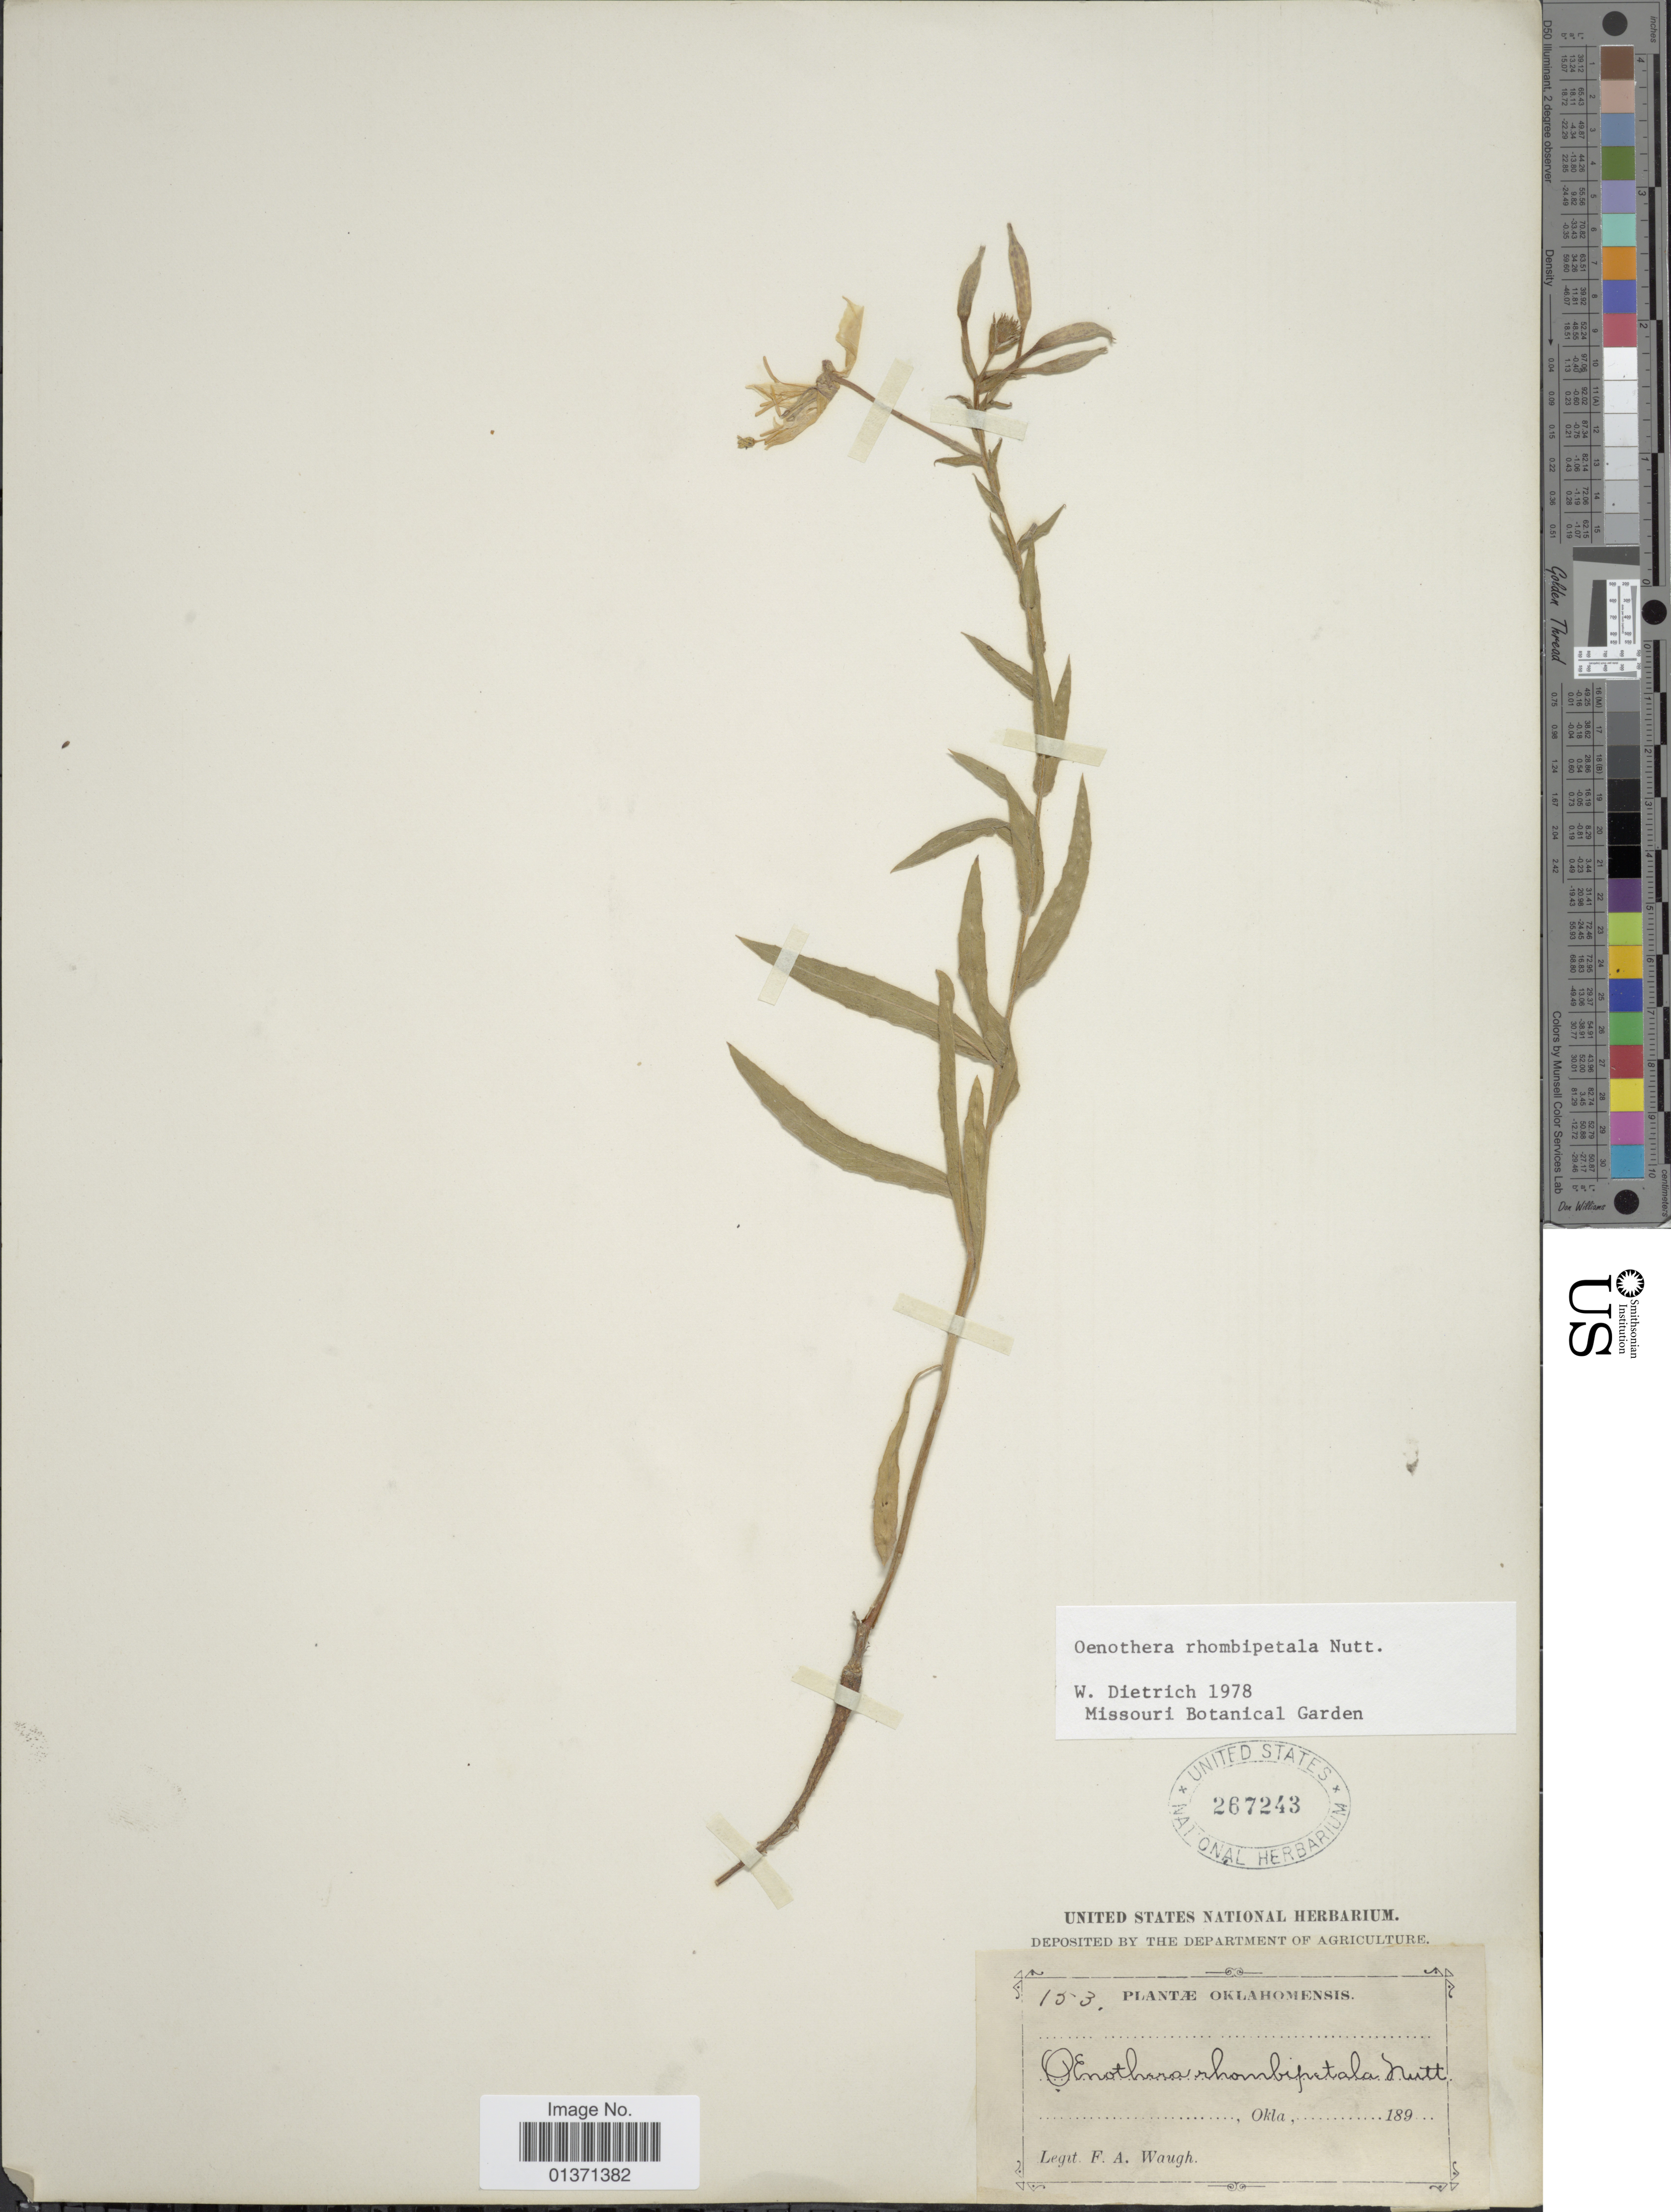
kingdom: Plantae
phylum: Tracheophyta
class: Magnoliopsida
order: Myrtales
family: Onagraceae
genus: Oenothera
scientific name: Oenothera rhombipetala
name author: Nutt. ex Torr & A. Gray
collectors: F. Waugh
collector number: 153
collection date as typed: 189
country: United States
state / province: Oklahoma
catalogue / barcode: US 267243